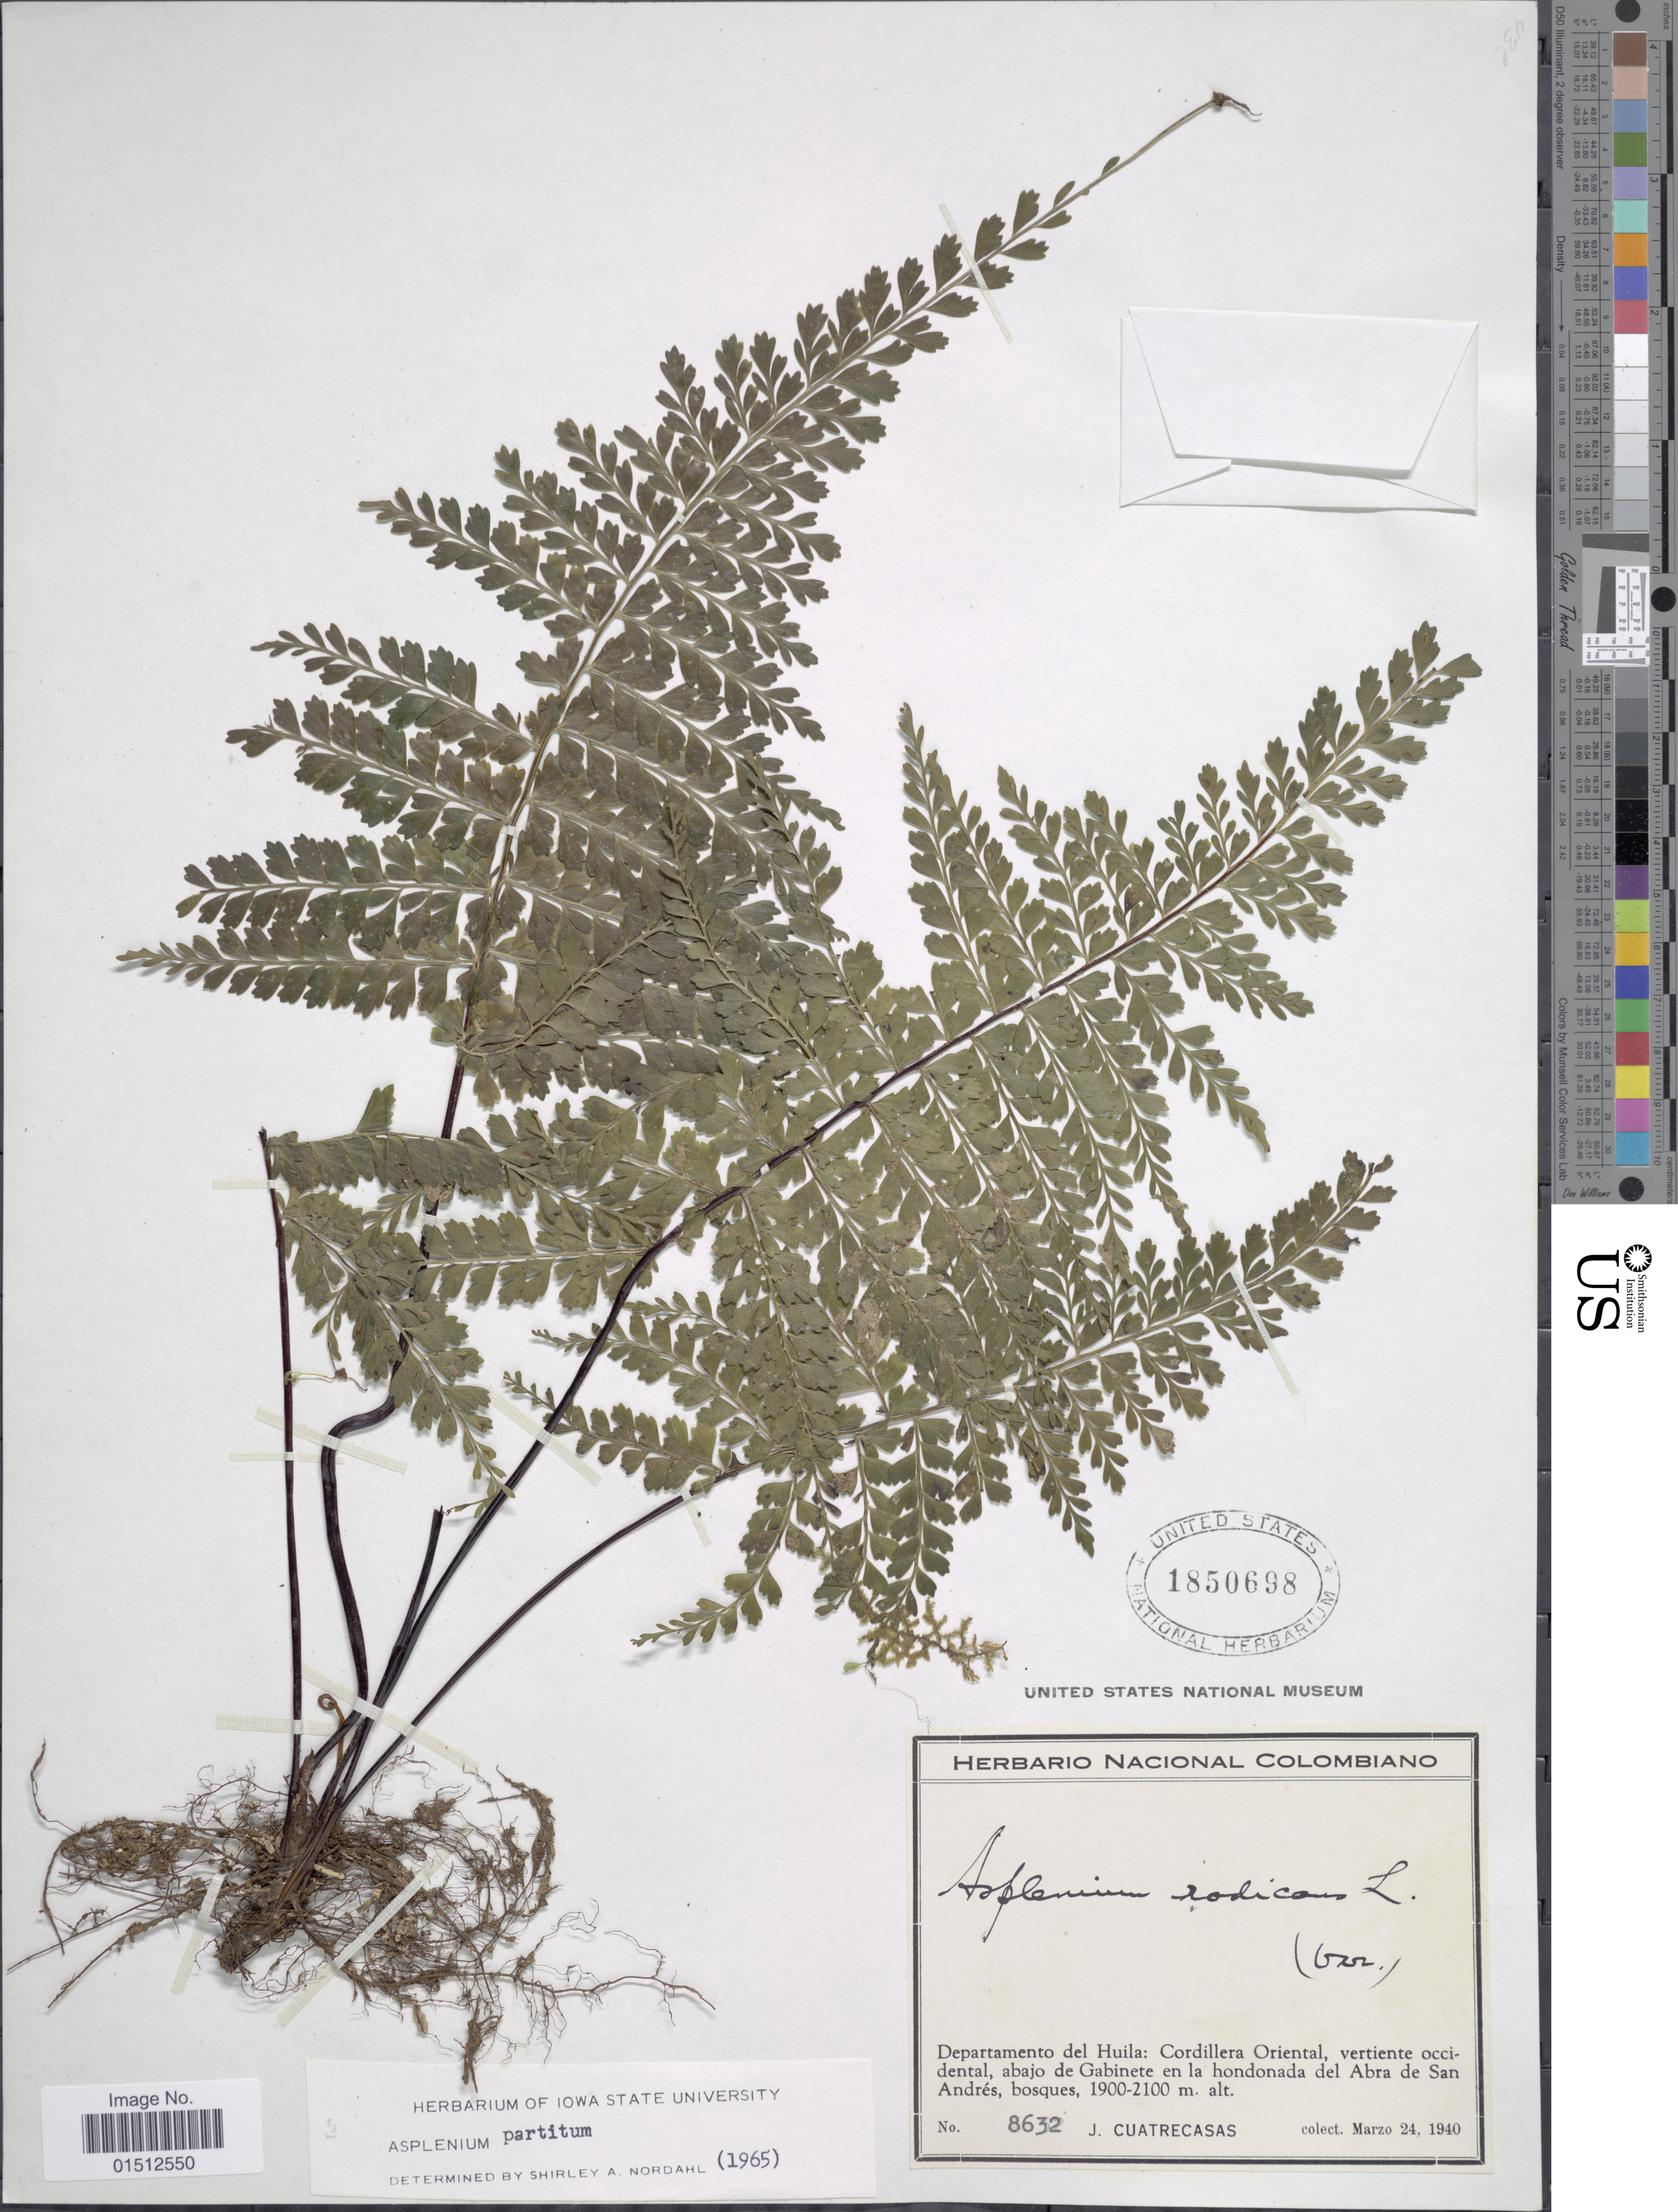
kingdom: Plantae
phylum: Tracheophyta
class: Polypodiopsida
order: Polypodiales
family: Aspleniaceae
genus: Asplenium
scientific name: Asplenium radicans var. partitum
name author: (Klotzsch) Hieron.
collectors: J. Cuatrecasas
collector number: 8632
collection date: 1940-03-24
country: Colombia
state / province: Huila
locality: Departamento del Huila: Cordillera Oriental, vertiente occidental, abajo de Ganinete en la hondonada del Abra de San Andres.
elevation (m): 1900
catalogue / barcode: US 1850698